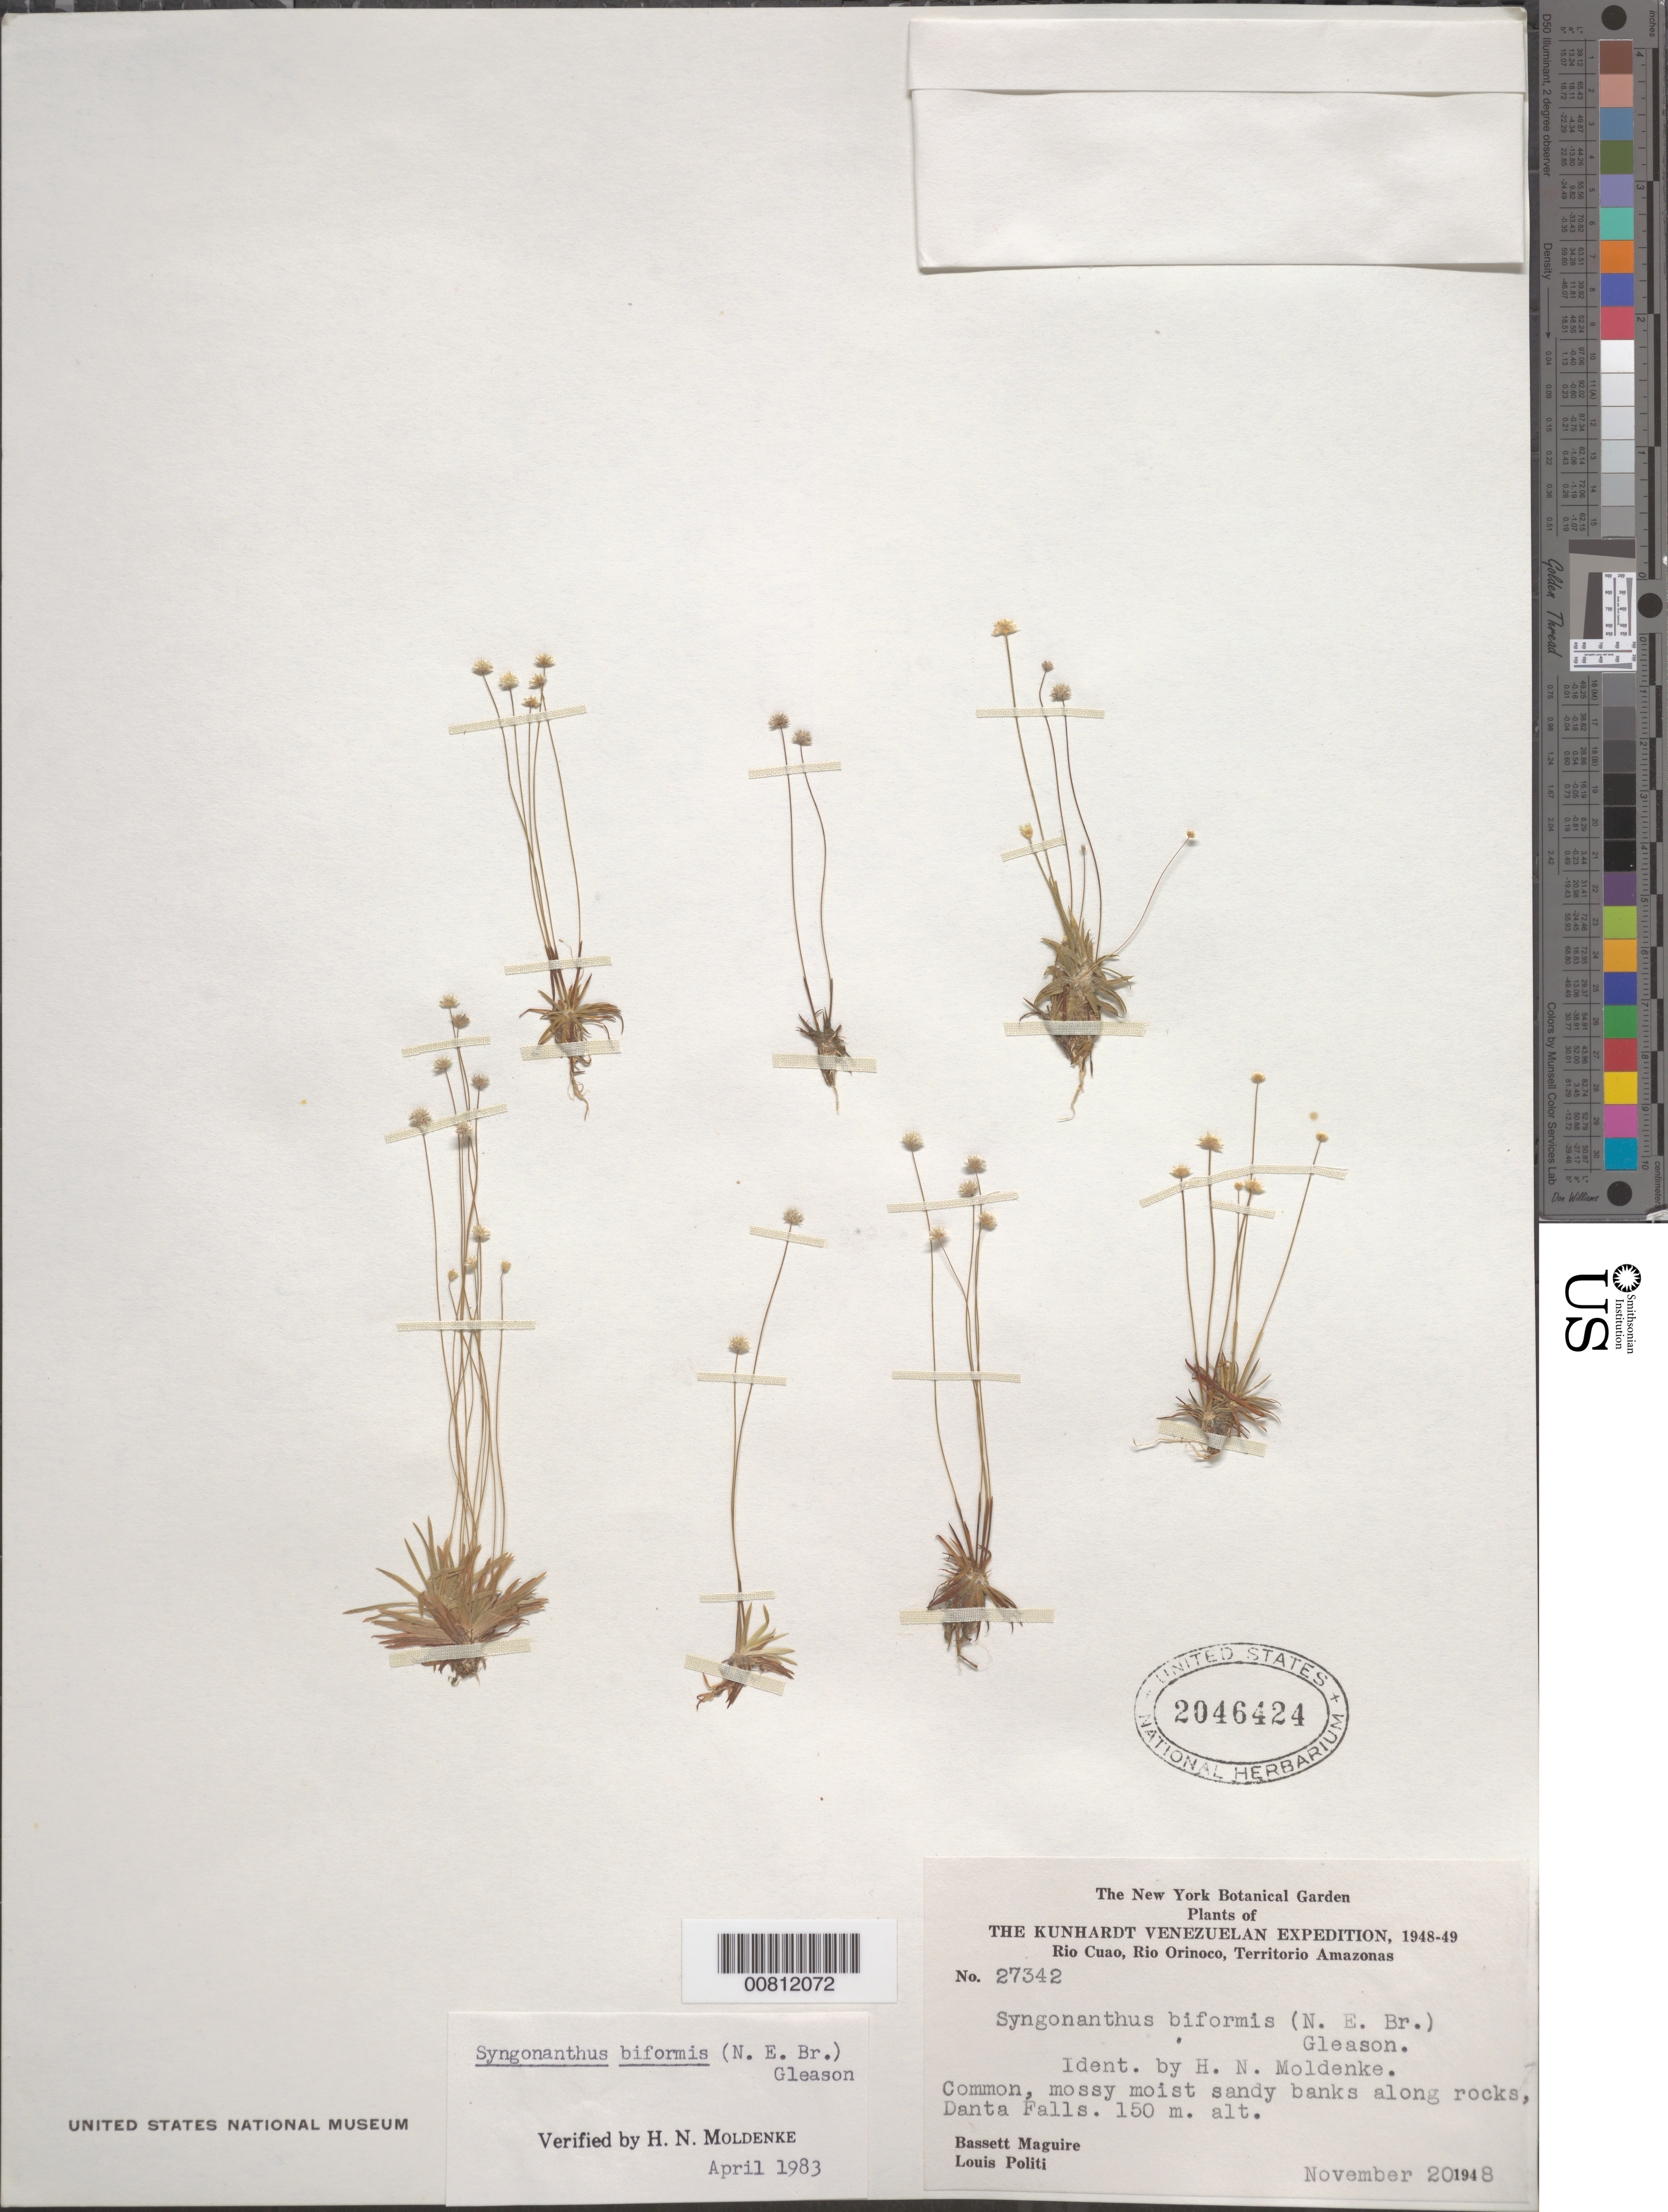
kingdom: Plantae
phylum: Tracheophyta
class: Liliopsida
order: Poales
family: Eriocaulaceae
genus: Syngonanthus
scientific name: Syngonanthus biformis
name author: (N.E. Br.) Gleason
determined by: Moldenke, H. N.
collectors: B. Maguire & L. Politi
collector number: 27342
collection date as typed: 20-Nov-48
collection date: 1948-11-20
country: Venezuela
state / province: Amazonas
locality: Cerro Sipapo (Paráque), Río Cuao, Danta (Tapir) Falls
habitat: Mossy moist sandy banks along rocks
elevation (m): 150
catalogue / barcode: US 2046424